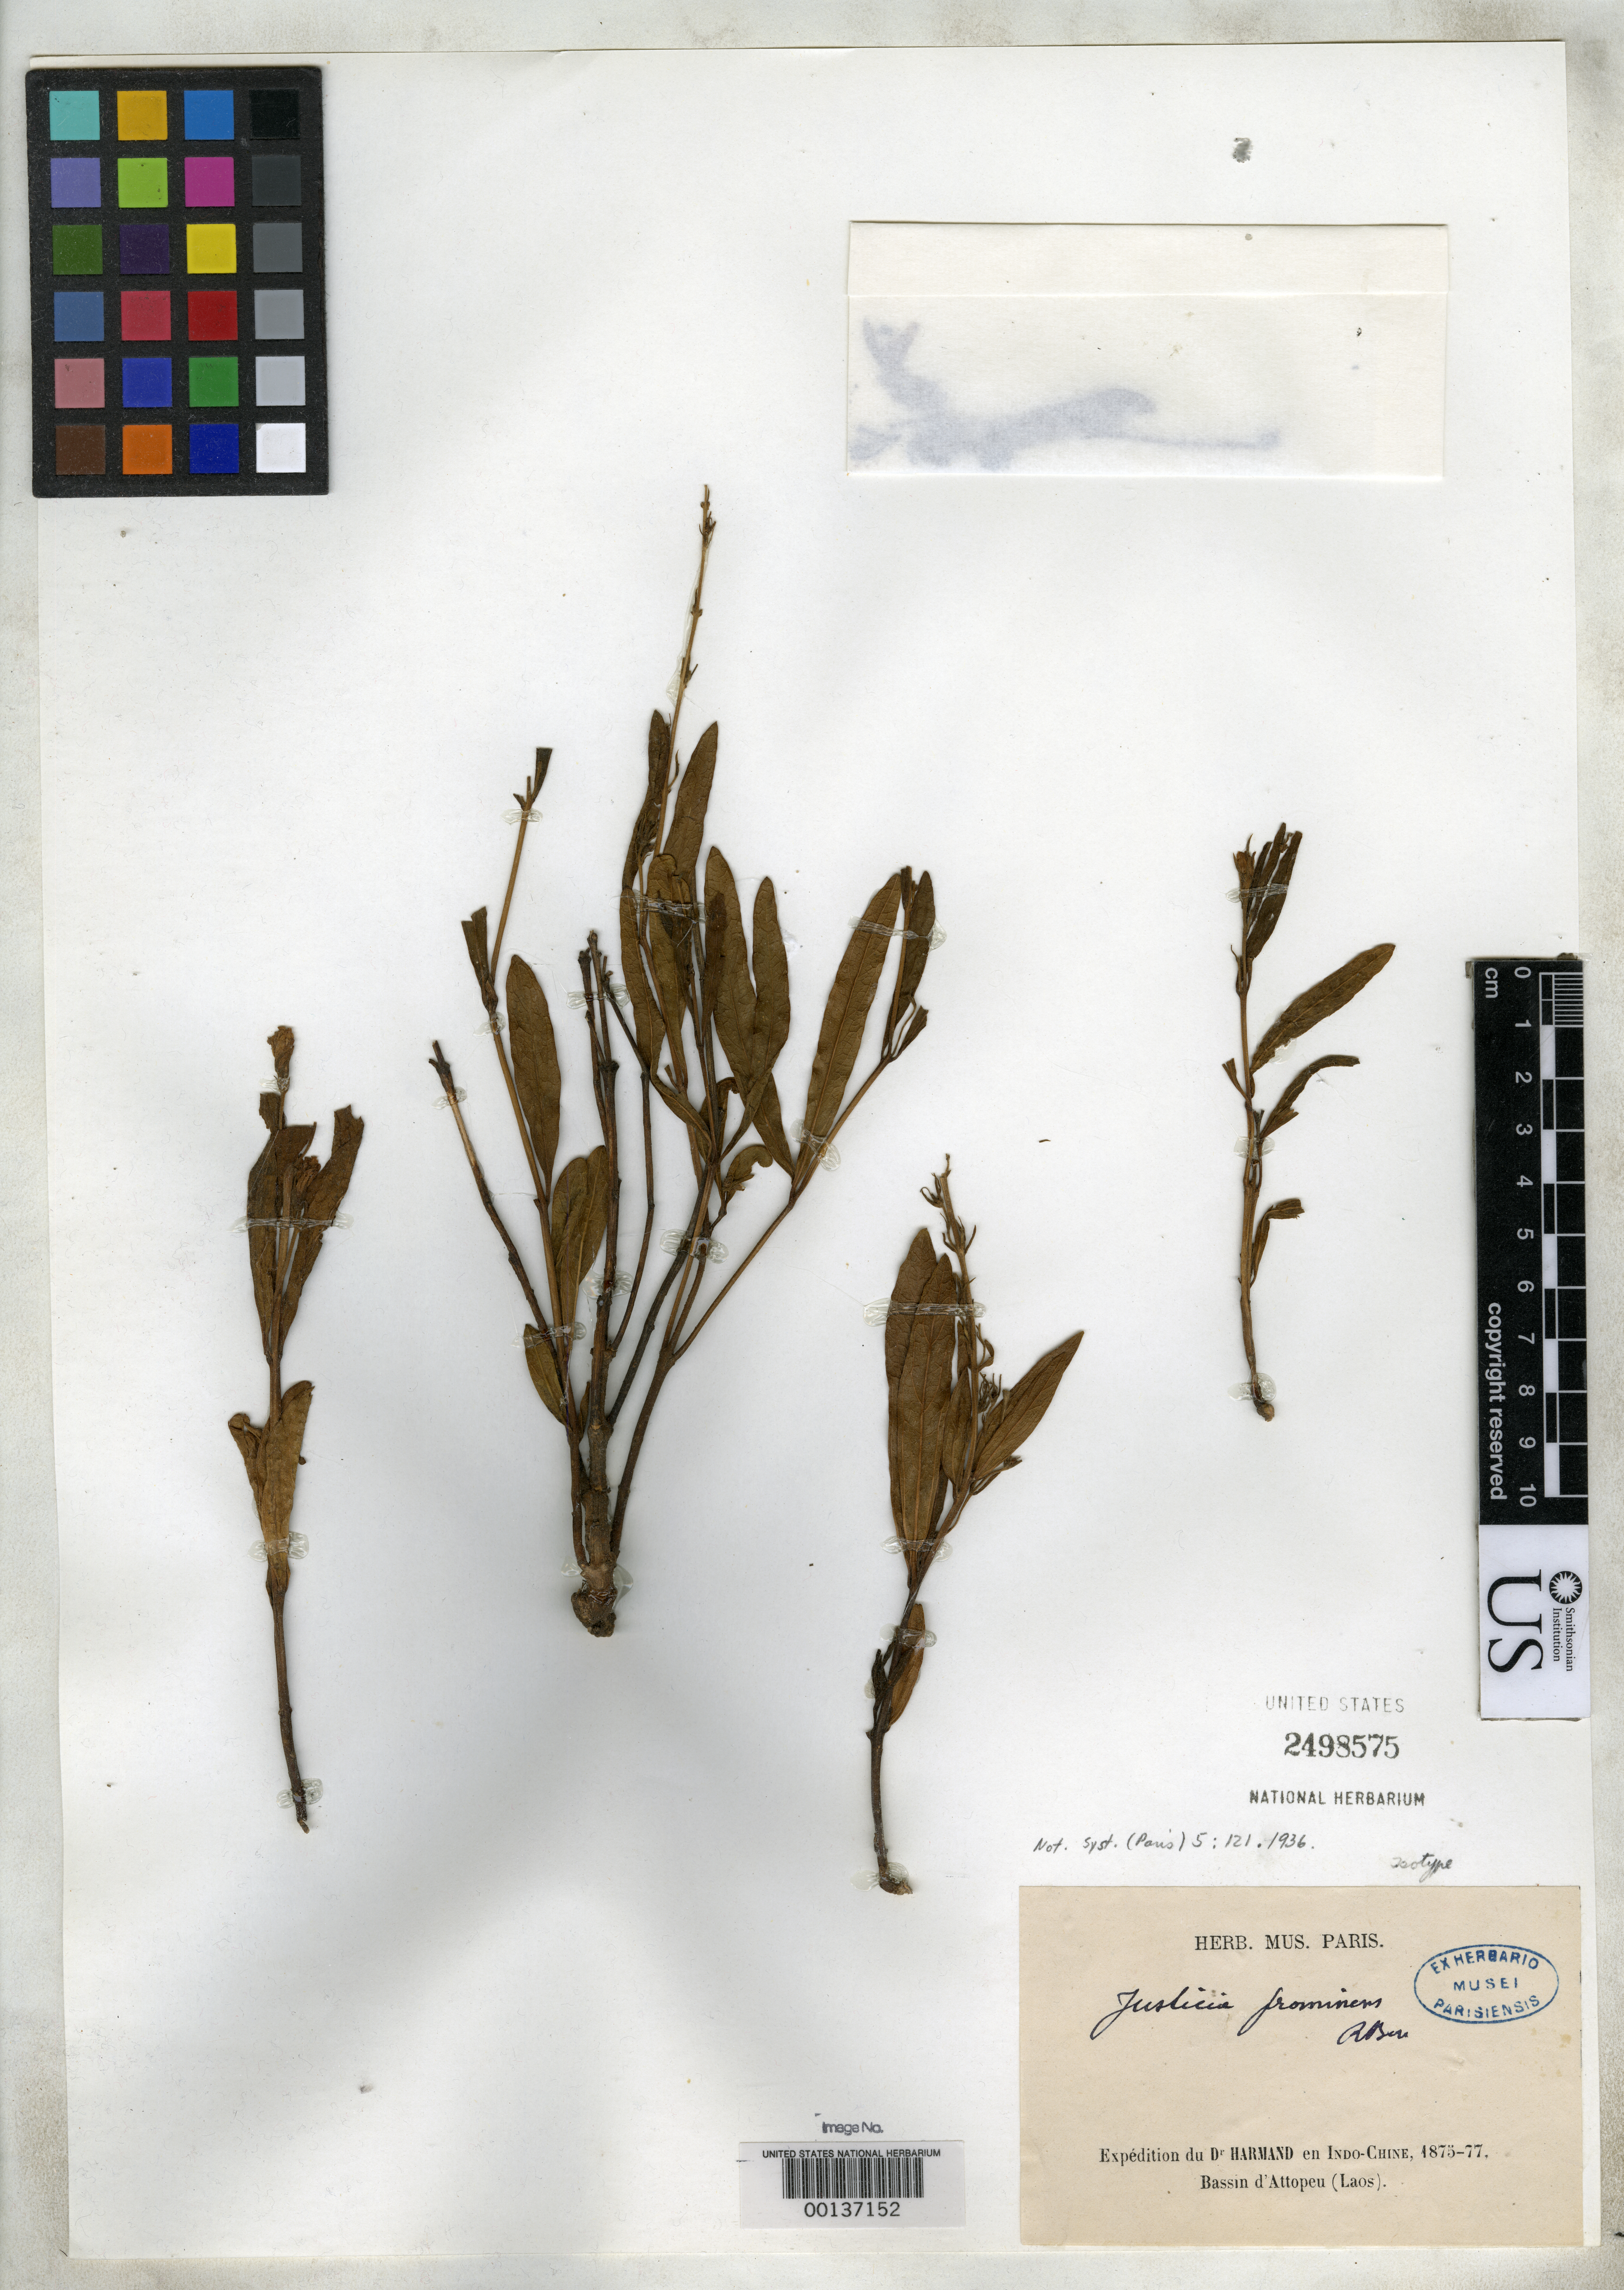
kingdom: Plantae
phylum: Tracheophyta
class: Magnoliopsida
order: Lamiales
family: Acanthaceae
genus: Justicia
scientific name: Justicia prominens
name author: Benoist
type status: Isotype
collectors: F. Harmand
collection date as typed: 1875 to -- --- 1877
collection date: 1875/1877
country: Laos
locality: Attopeu Bassin.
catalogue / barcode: US 2498575